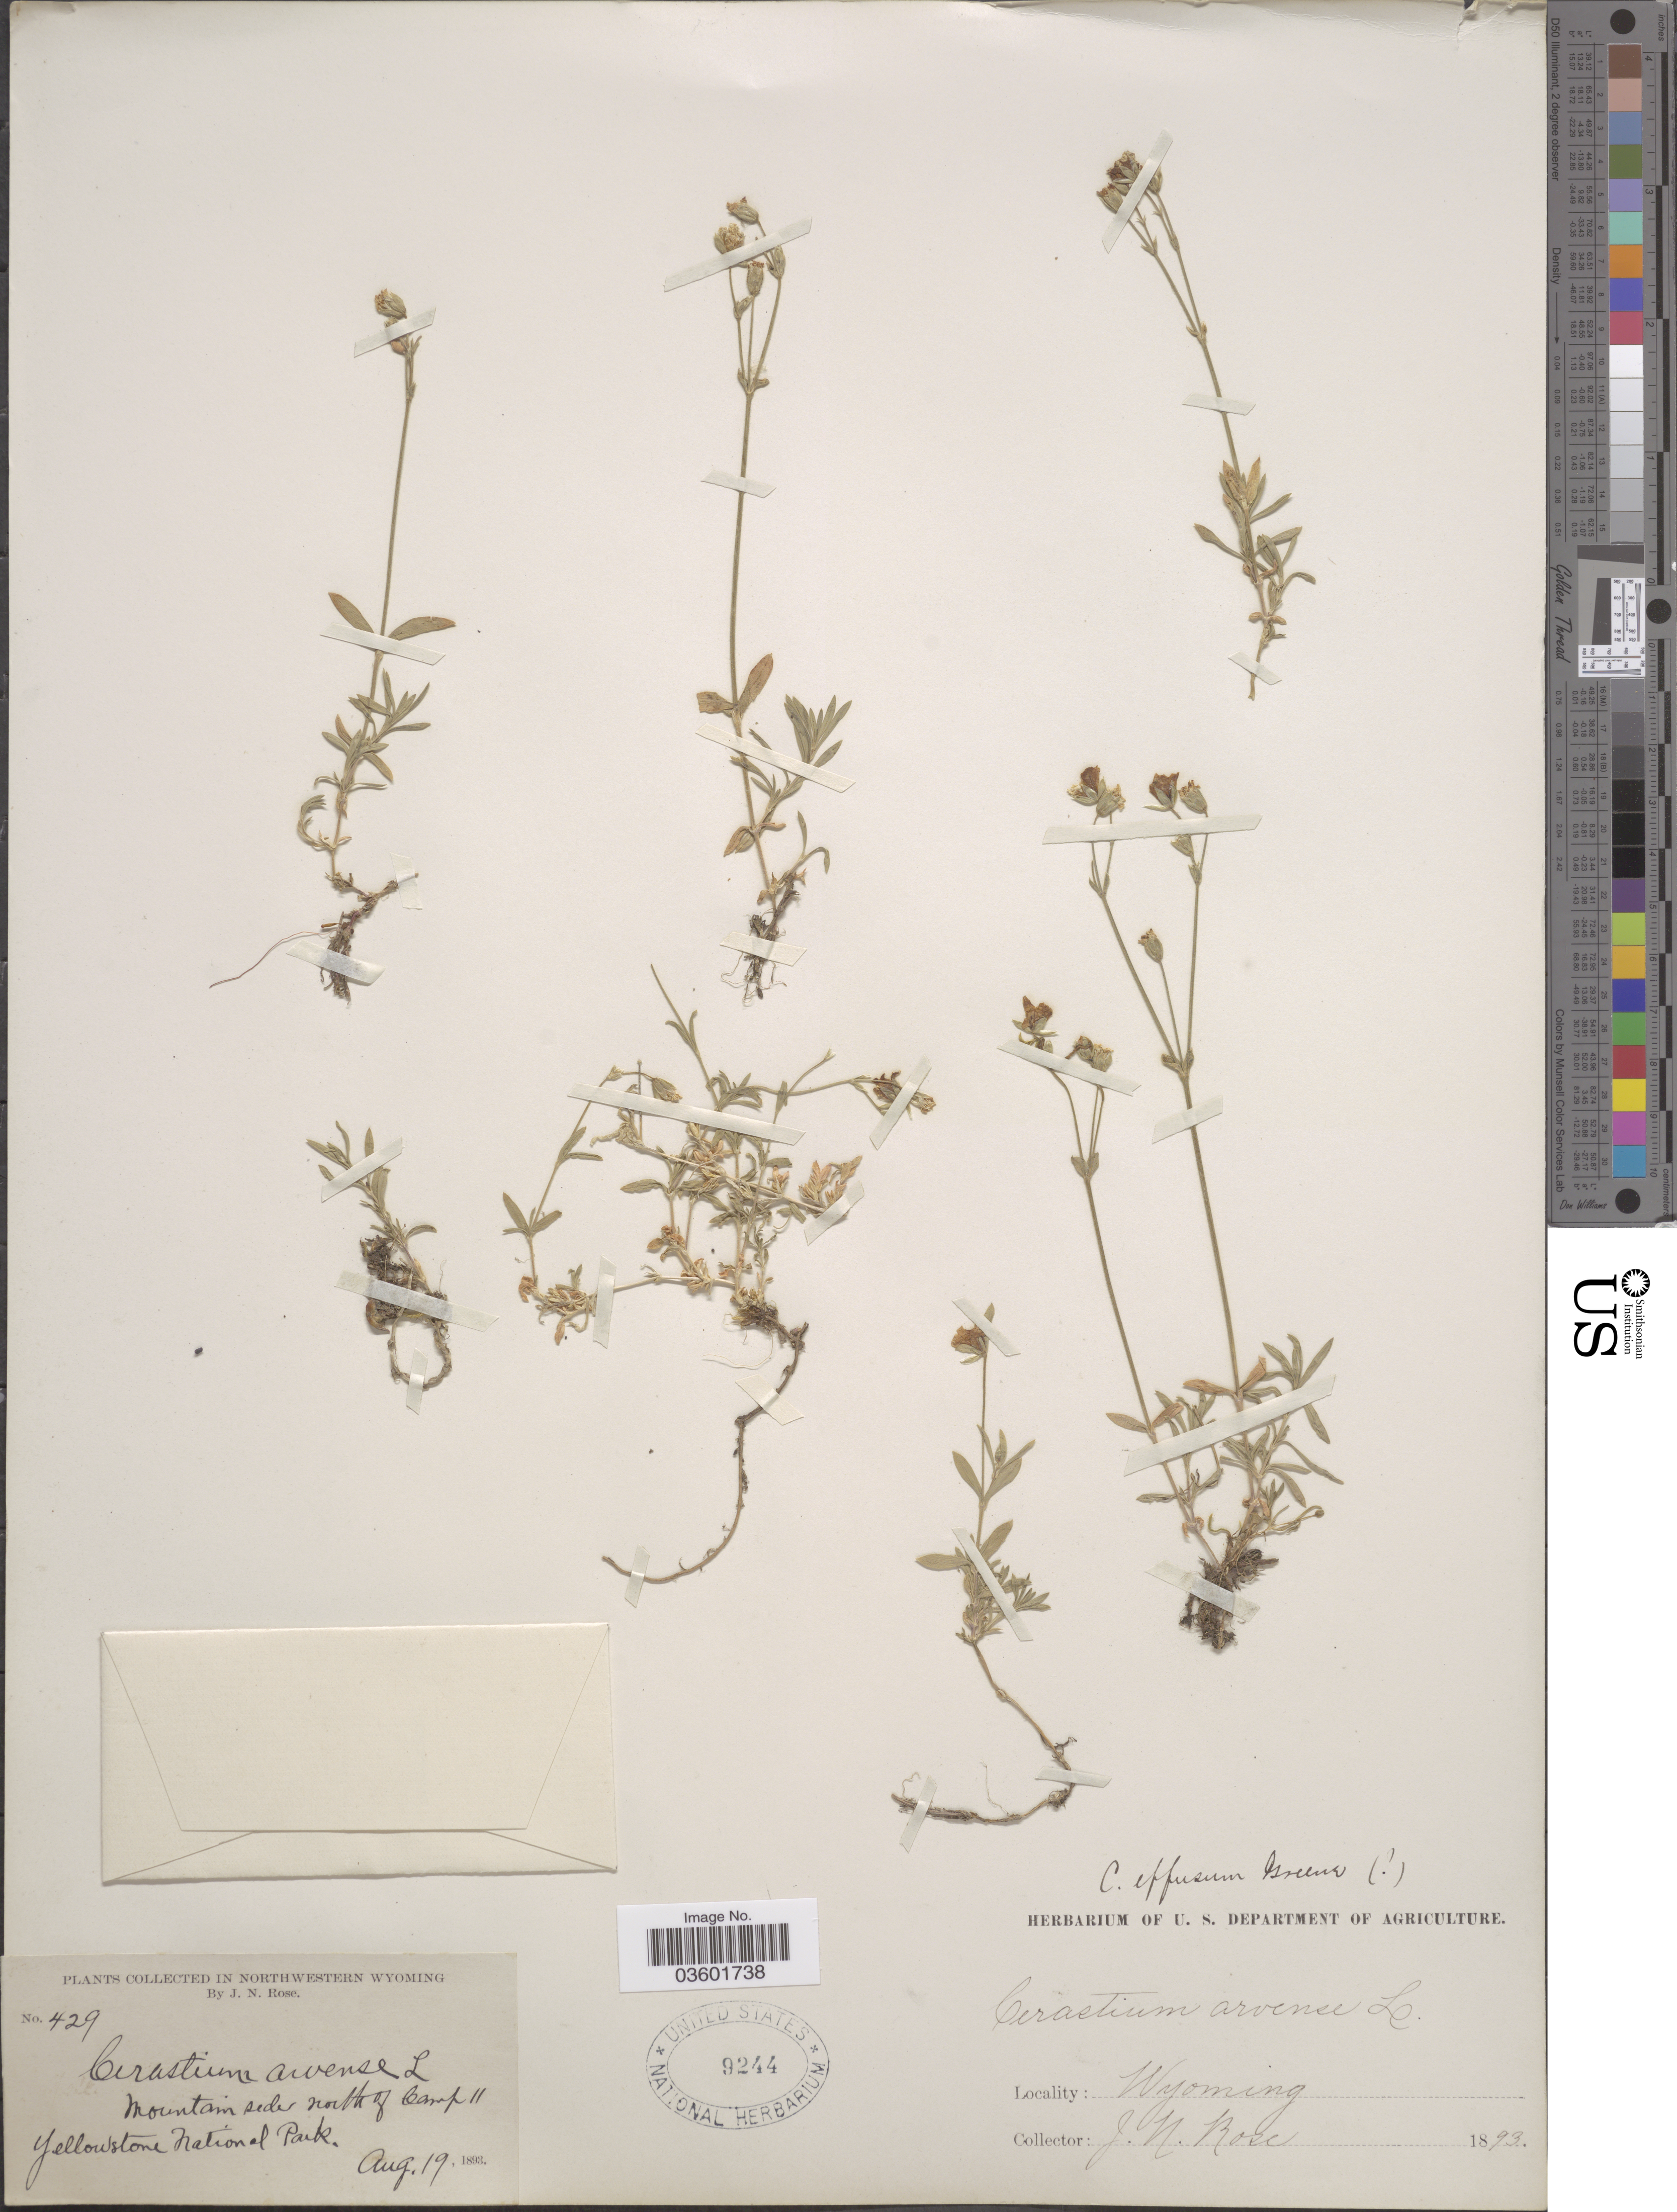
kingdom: Plantae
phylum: Tracheophyta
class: Magnoliopsida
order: Caryophyllales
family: Caryophyllaceae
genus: Cerastium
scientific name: Cerastium effusum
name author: Greene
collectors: J. N. Rose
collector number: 429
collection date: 1893-08-19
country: United States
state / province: Wyoming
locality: Northwestern Wyoming. Mountain sides north of Camp II. Yellowstone National Park.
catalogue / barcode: US 9244